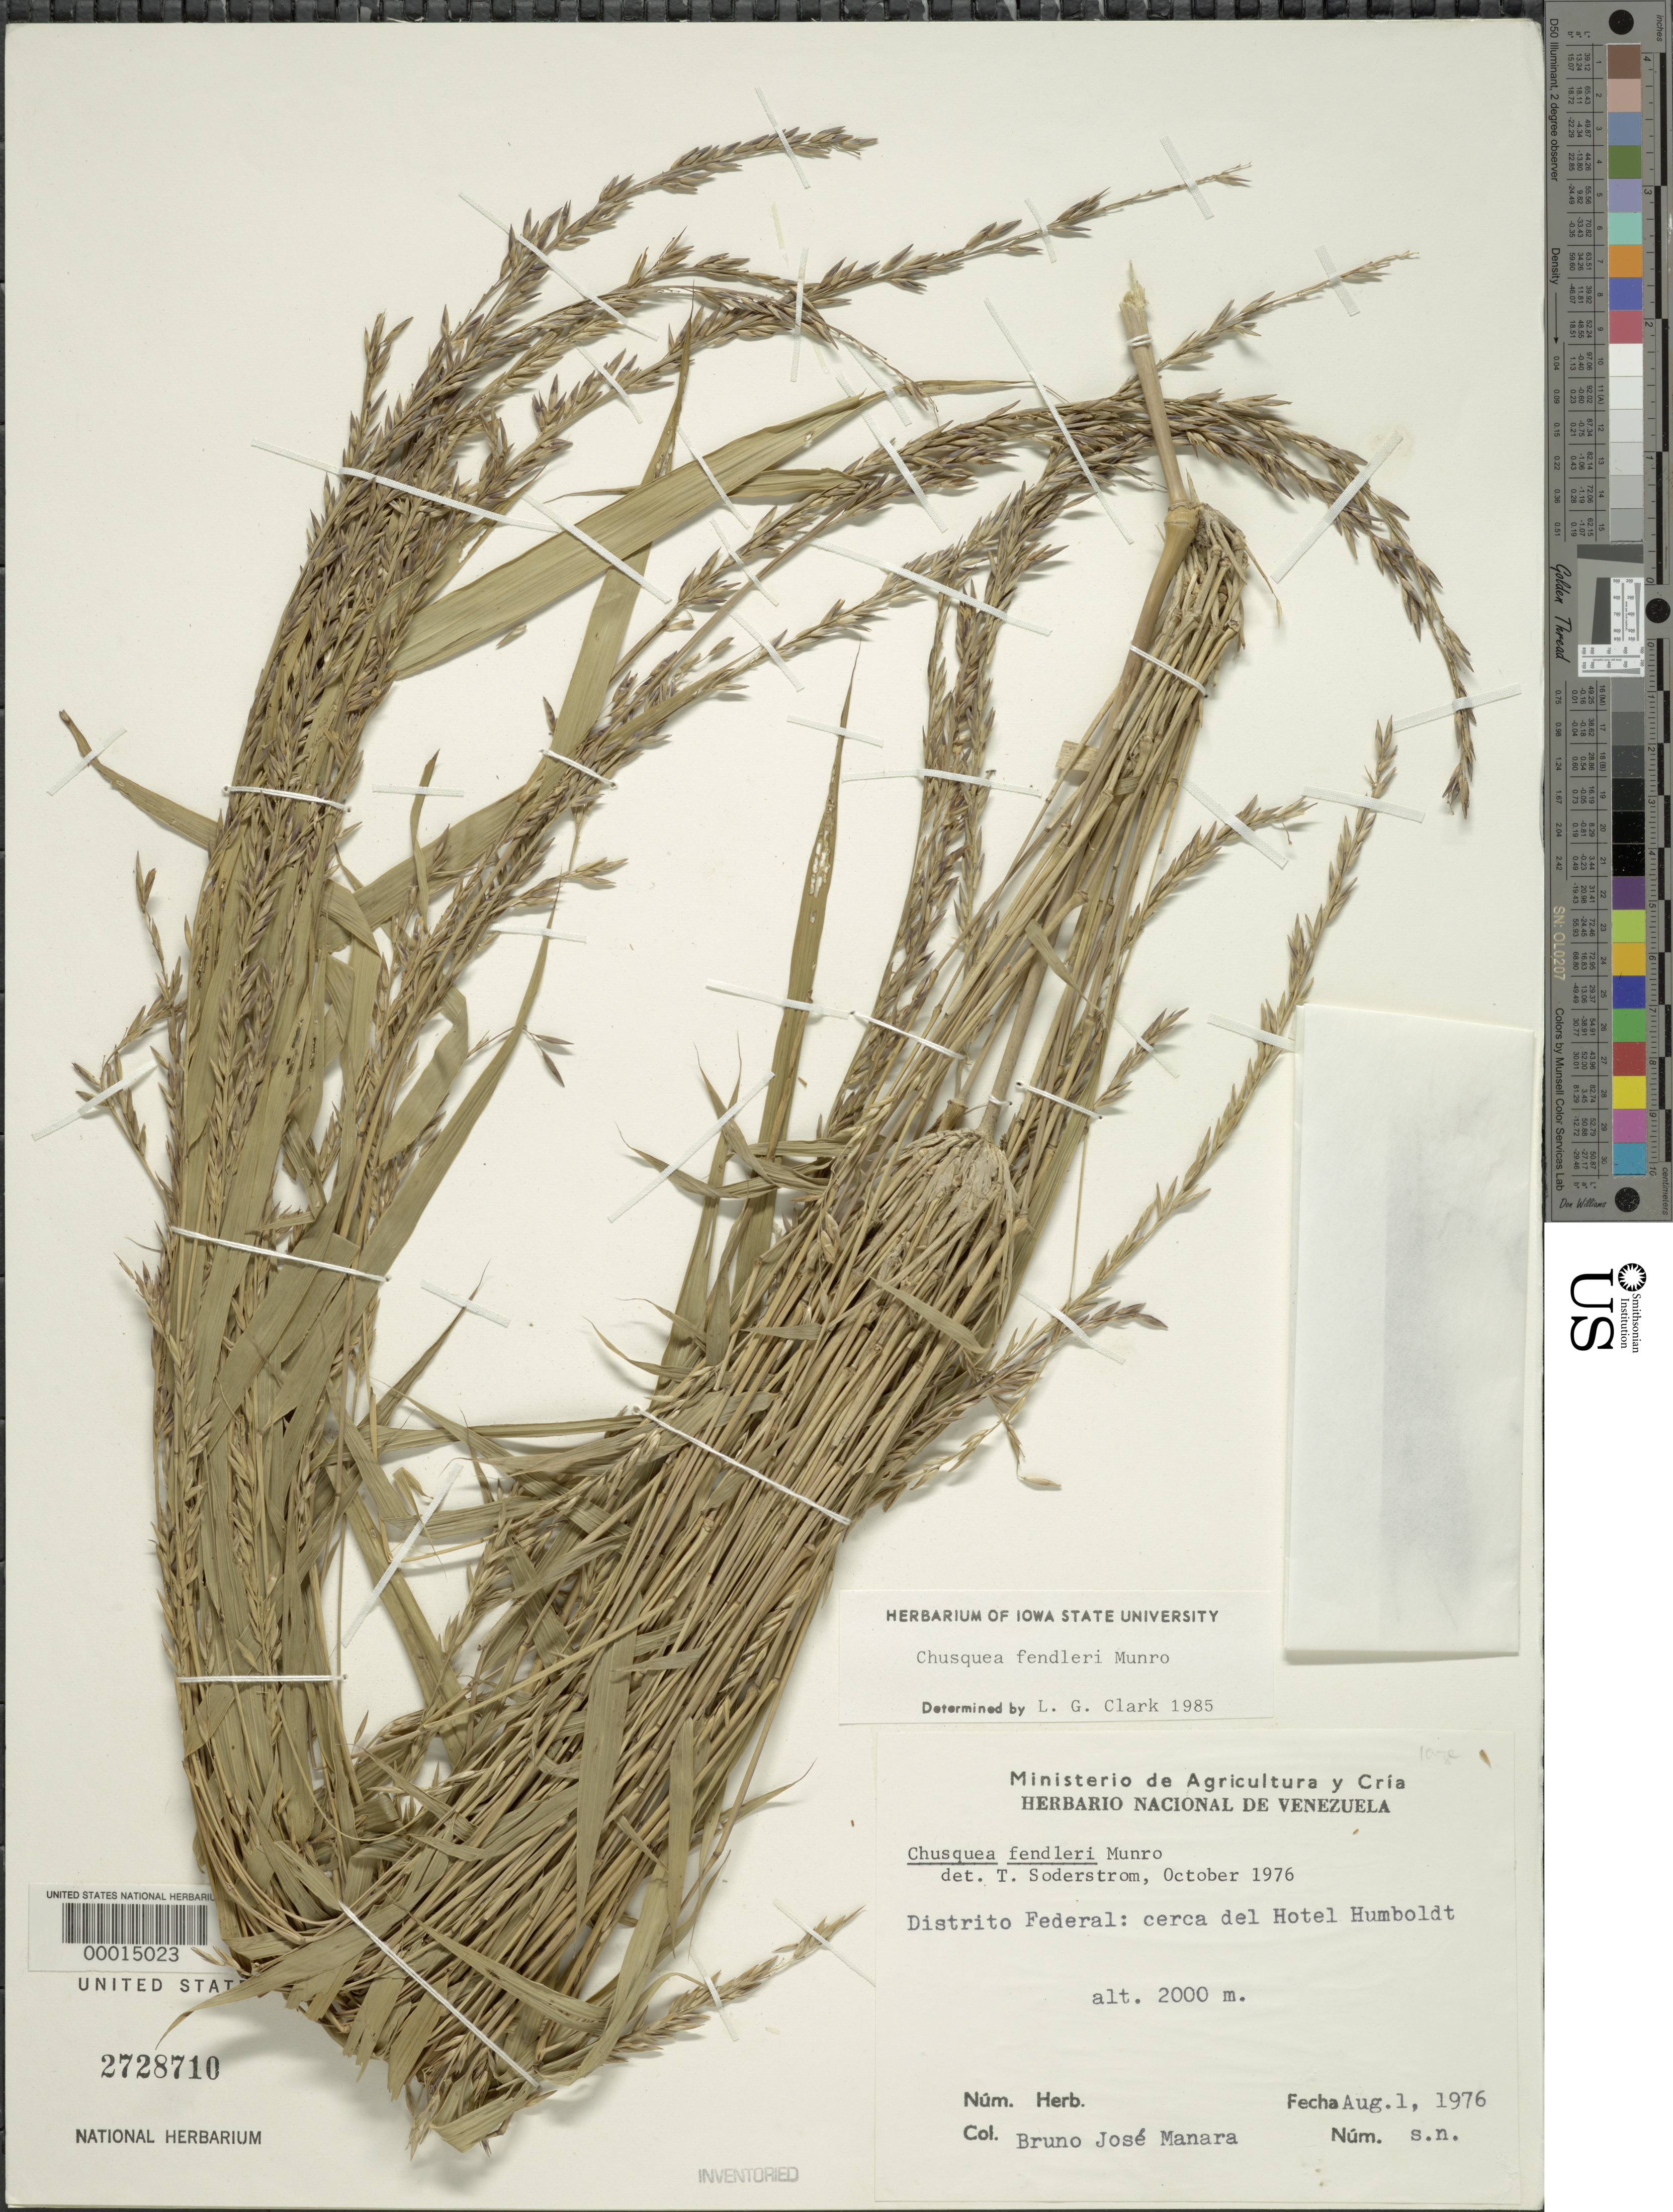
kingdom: Plantae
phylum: Tracheophyta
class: Liliopsida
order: Poales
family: Poaceae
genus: Chusquea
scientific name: Chusquea fendleri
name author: Munro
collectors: B. Manara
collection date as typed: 01 Aug 1976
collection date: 1976-08-01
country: Venezuela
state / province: Distrito Federal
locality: Hotel humboldt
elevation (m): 2000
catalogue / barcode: US 2728710